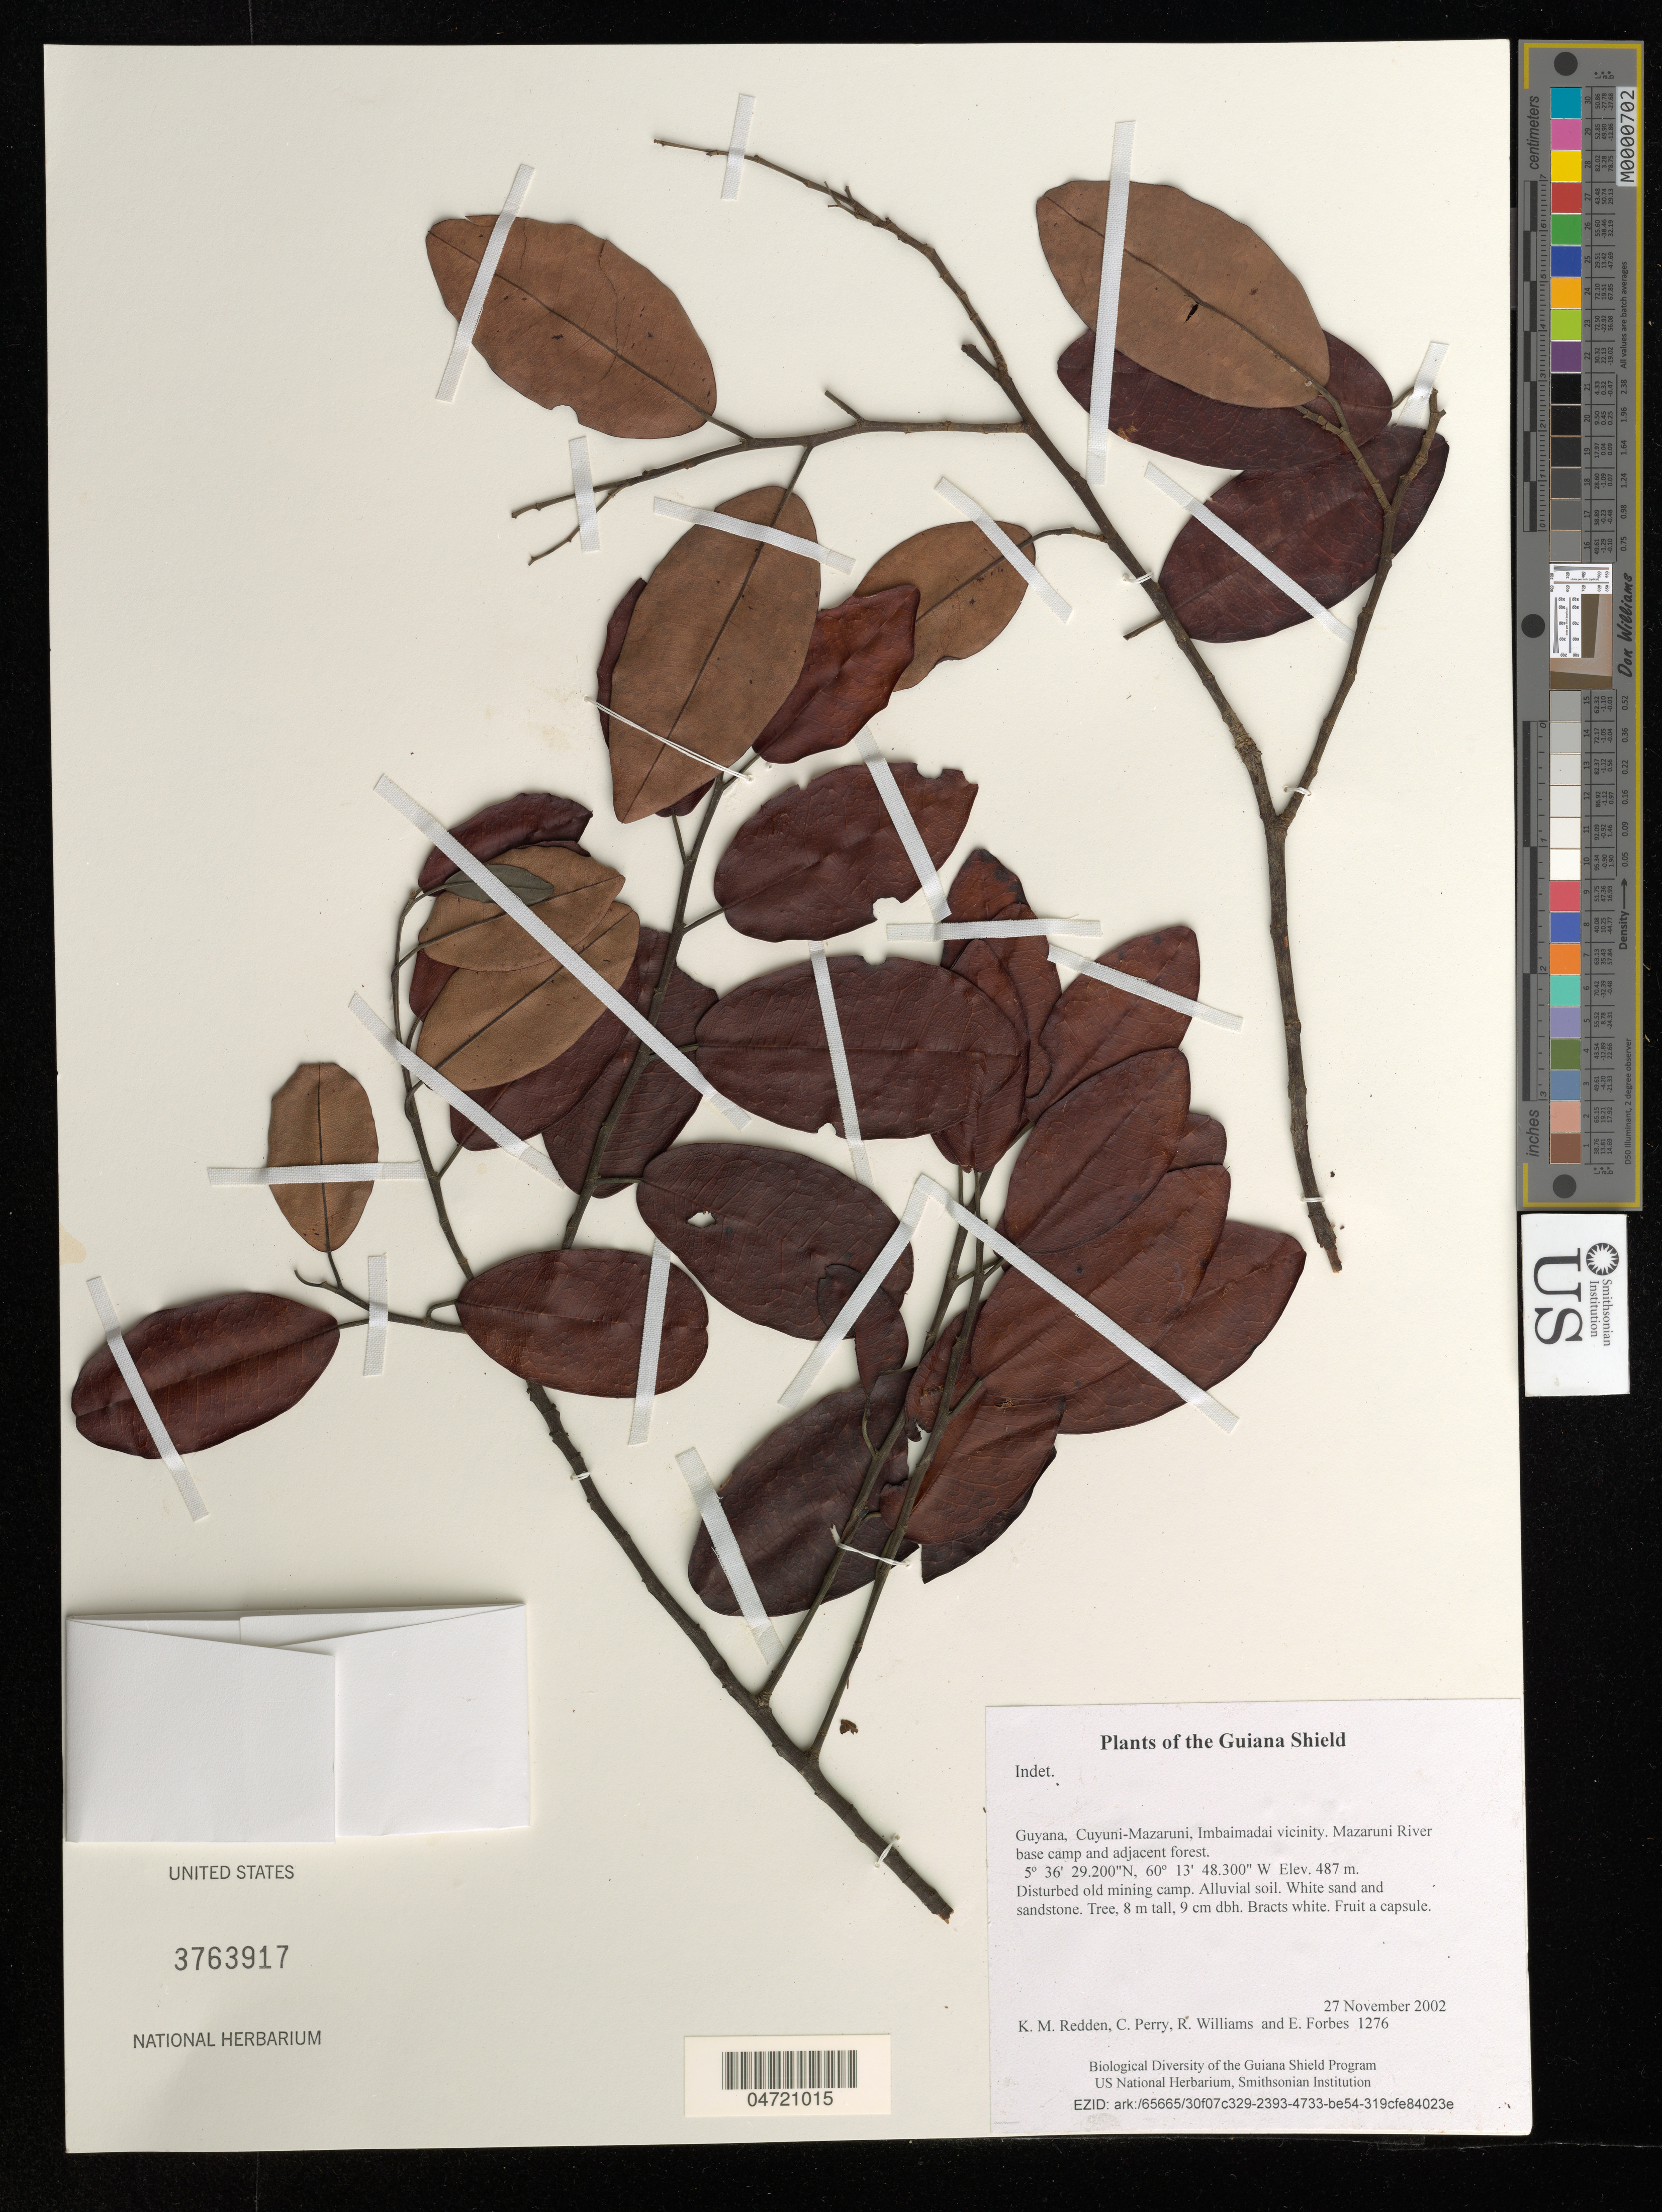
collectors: K. M. Redden, C. Perry, R. Williams & E. Forbes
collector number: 1276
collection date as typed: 27 November 2002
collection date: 2002-11-27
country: Guyana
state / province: Cuyuni-Mazaruni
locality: Imbaimadai vicinity. Mazaruni River base camp and adjacent forest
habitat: Disturbed old mining camp. Alluvial soil. White sand and sandstone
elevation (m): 487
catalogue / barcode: US 3763917